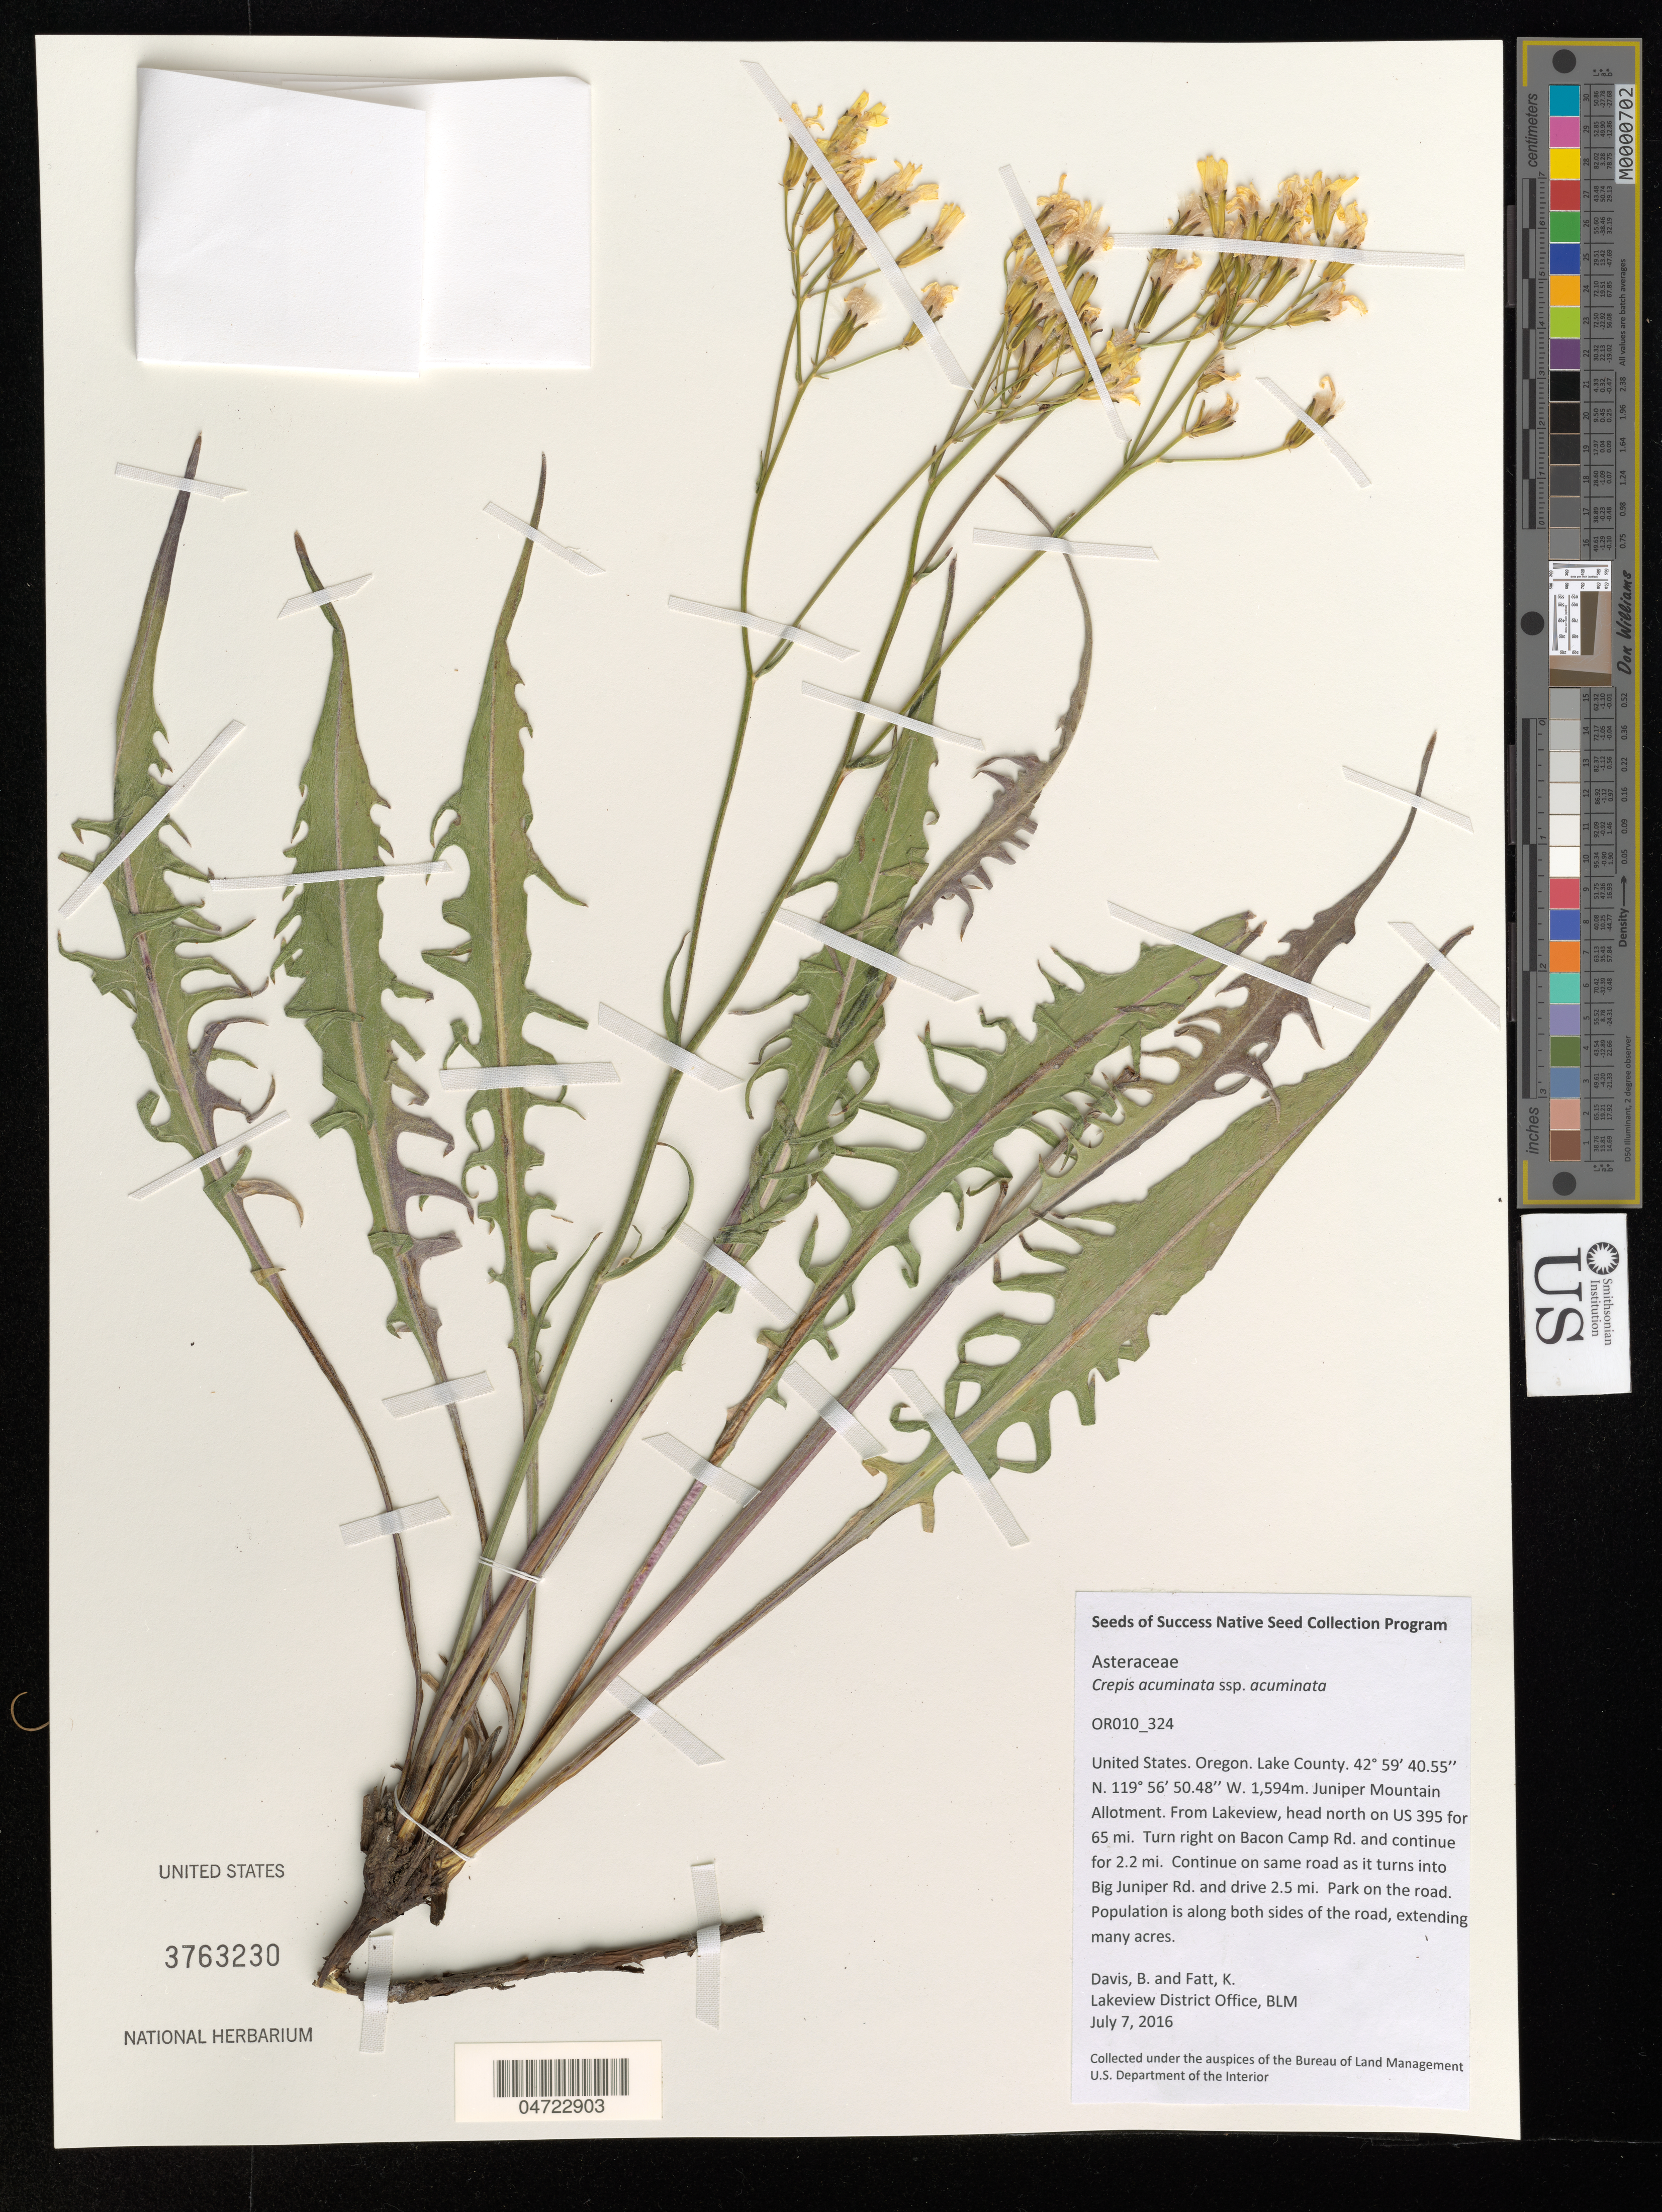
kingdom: Plantae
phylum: Tracheophyta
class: Magnoliopsida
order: Asterales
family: Asteraceae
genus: Crepis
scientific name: Crepis acuminata subsp. acuminata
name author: Nutt.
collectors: B. Davis & K. Fatt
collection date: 2016-07-07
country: United States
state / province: Oregon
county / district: Lake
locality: Lake County. Juniper Mountain Allotment. From Lakeview, head north on US 395 for 65 mi. Turn right on Bacon Camp Rd. and continue for 2.2 mi. Continue on same road as it turns into Big Juniper Rd. and drive 2.5 mi. Park on the road. Population is along both sides of the road, extending many acres.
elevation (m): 1594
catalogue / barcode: US 3763230